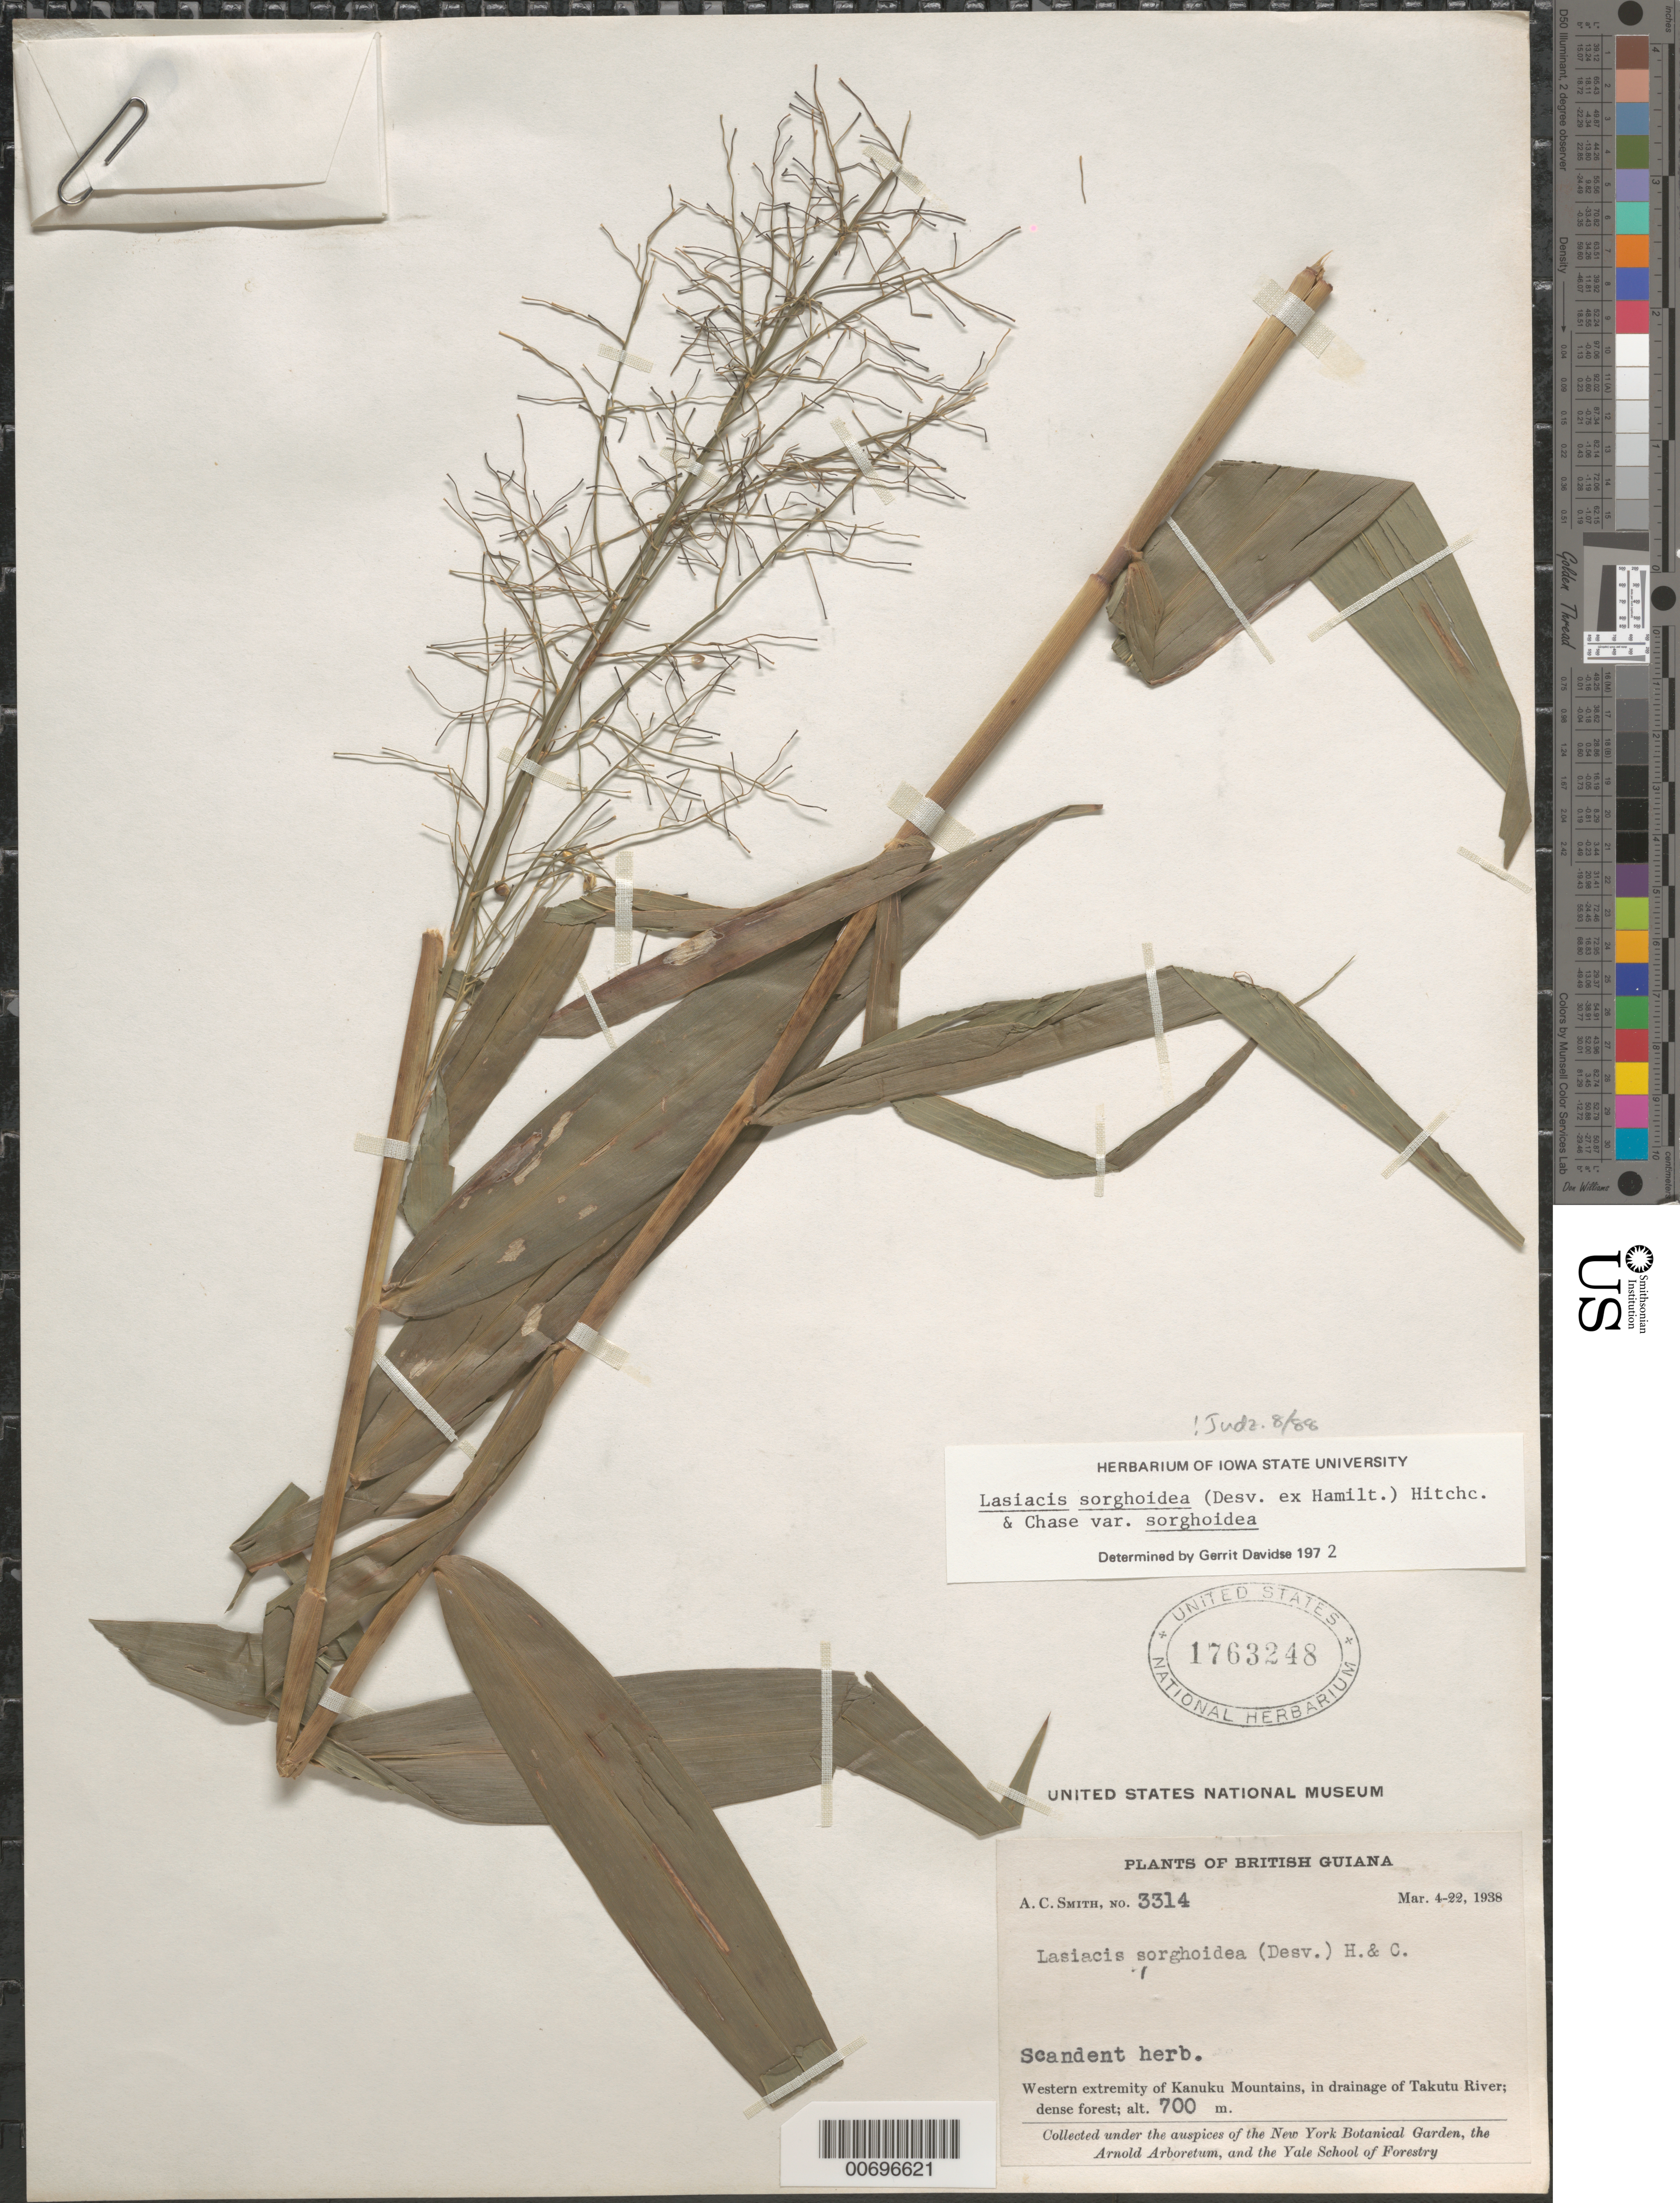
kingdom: Plantae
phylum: Tracheophyta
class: Liliopsida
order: Poales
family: Poaceae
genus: Lasiacis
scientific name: Lasiacis sorghoidea var. sorghoidea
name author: (Desv. ex Ham.) Hitchc. & Chase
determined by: Davidse, Gerrit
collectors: A. C. Smith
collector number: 3314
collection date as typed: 4-Mar-38 to 22-Mar-38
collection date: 1938-03-04/1938-03-22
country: Guyana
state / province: U. Takutu-U. Essequibo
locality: Kanuku Mts., drainage of Takutu R., western extremity of Kanuku Mountains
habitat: Dense forest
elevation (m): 700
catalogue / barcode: US 1763248